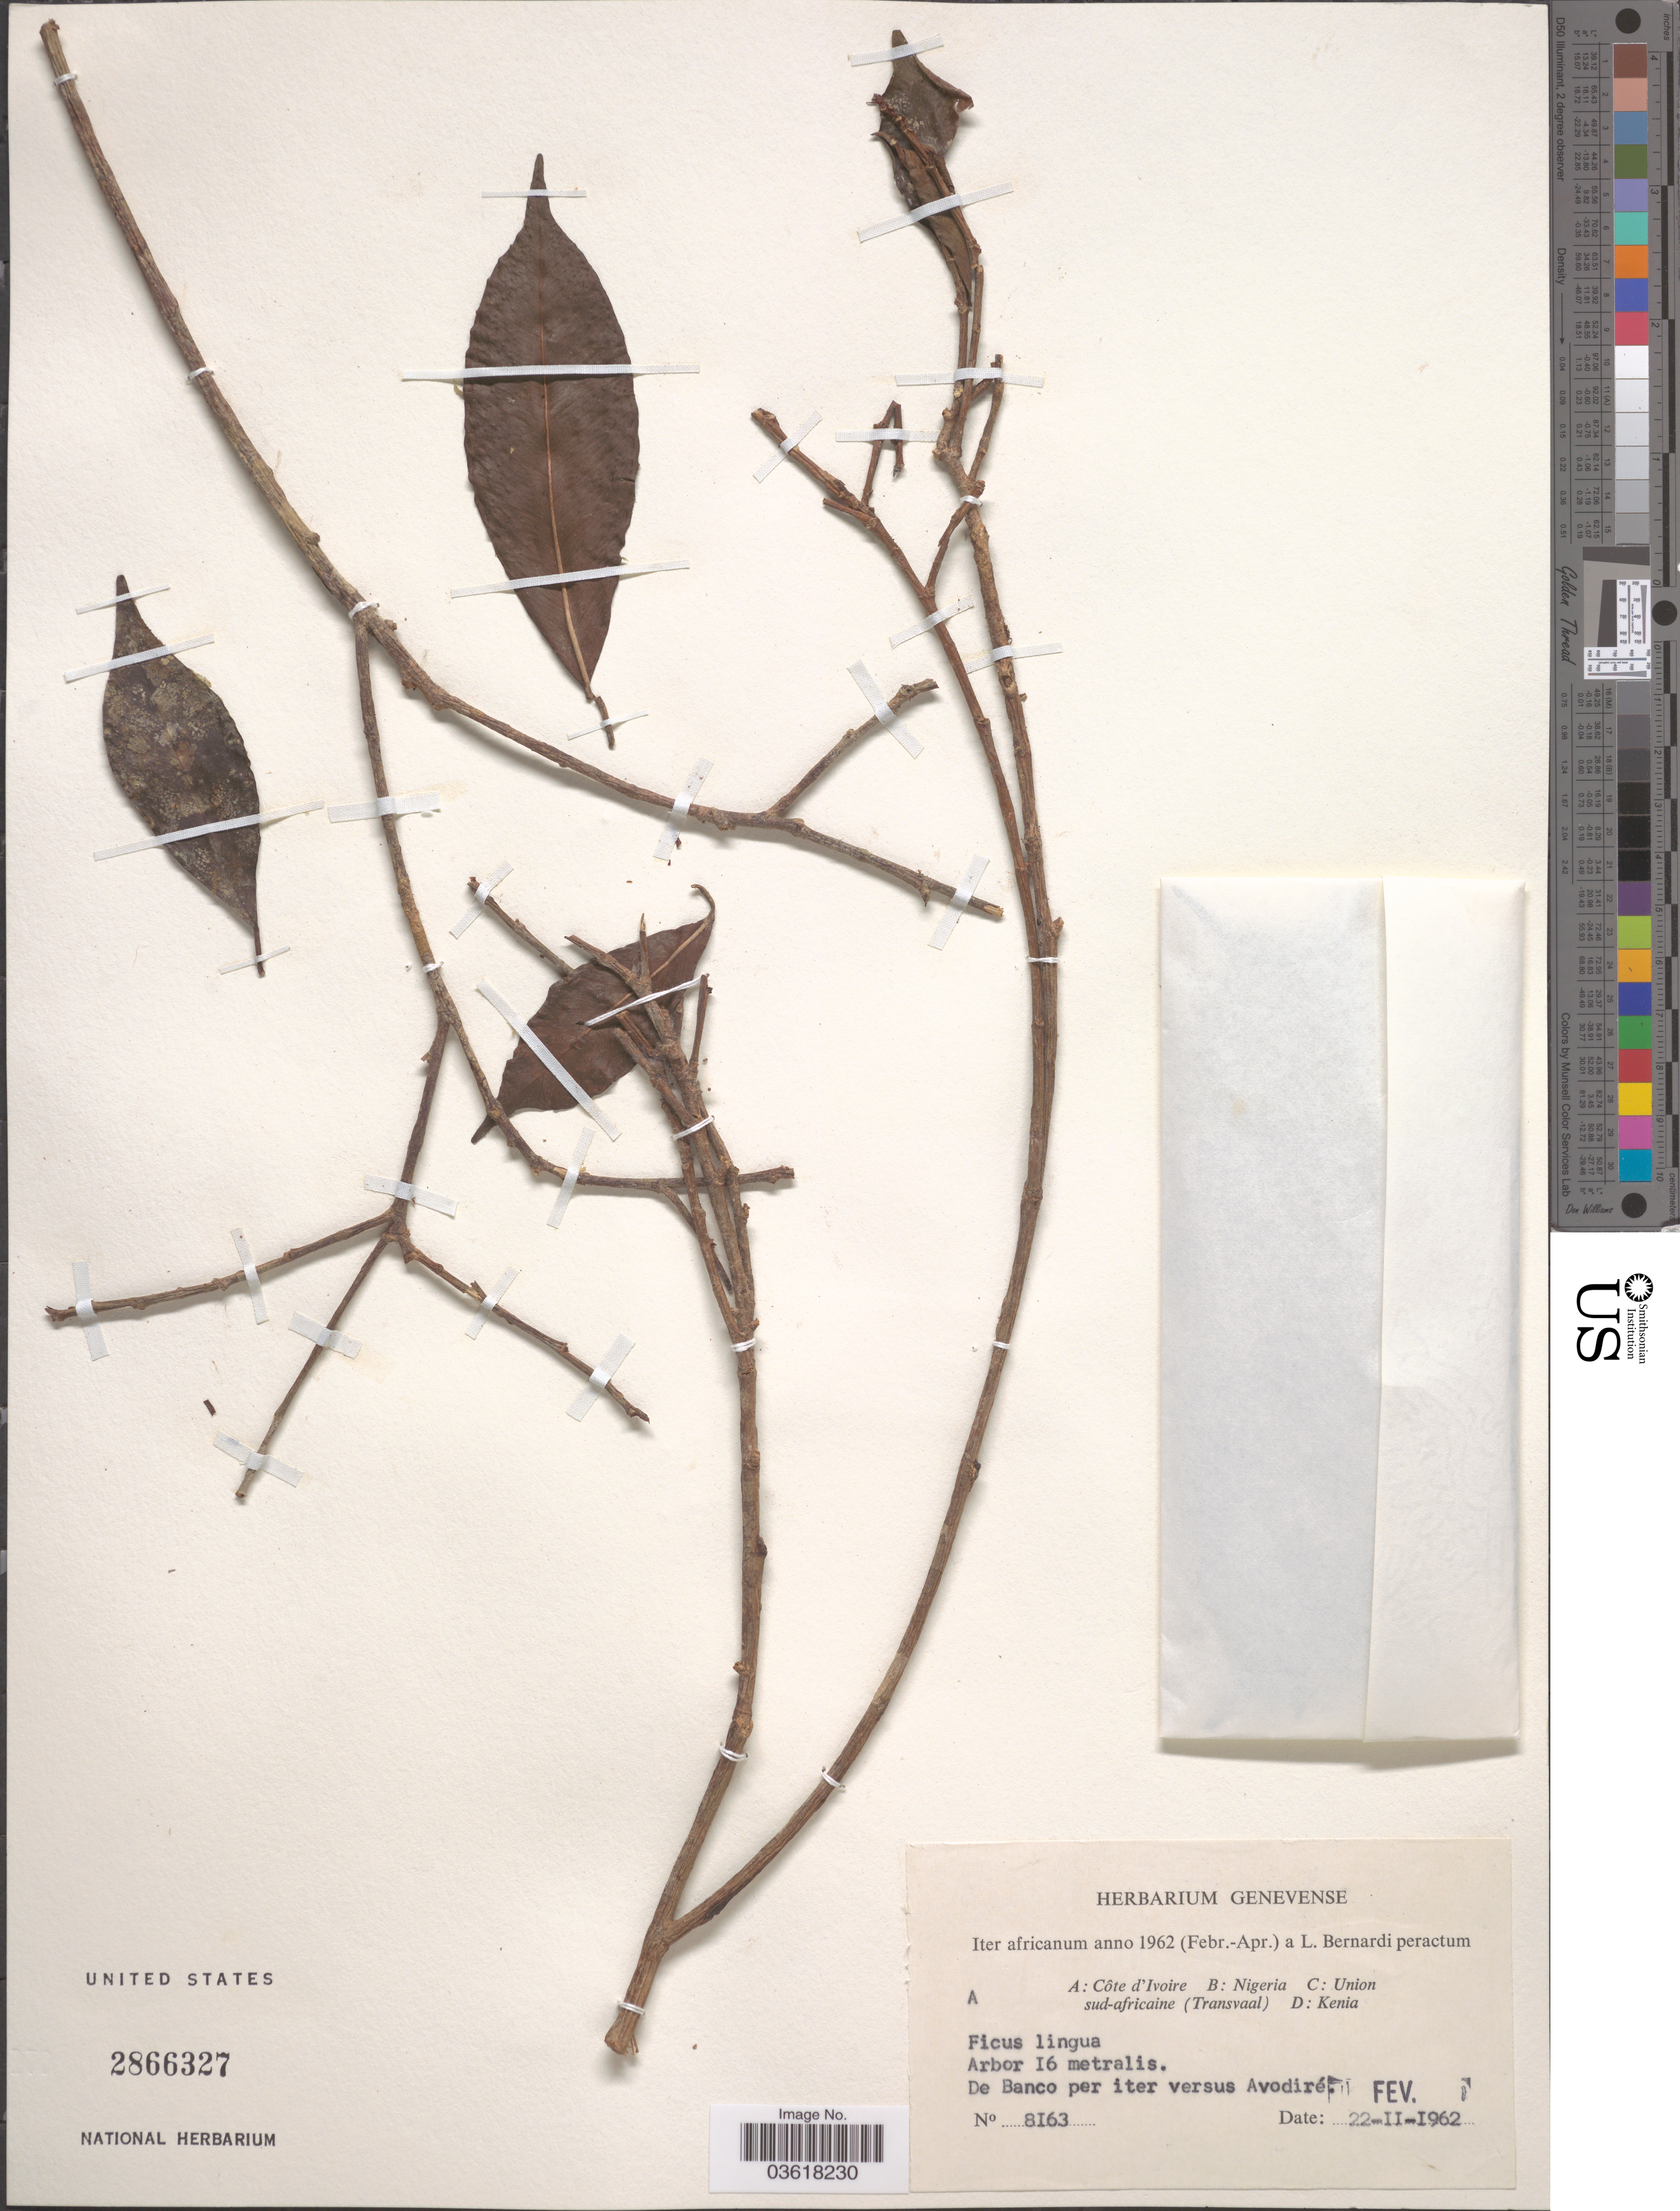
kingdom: Plantae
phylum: Tracheophyta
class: Magnoliopsida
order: Rosales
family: Moraceae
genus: Ficus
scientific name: Ficus sp.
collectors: L. Bernardi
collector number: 8163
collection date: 1962-02-22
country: Ivory Coast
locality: Côte d'Ivoire. De Banco per iter versus Avodiré.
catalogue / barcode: US 2866327